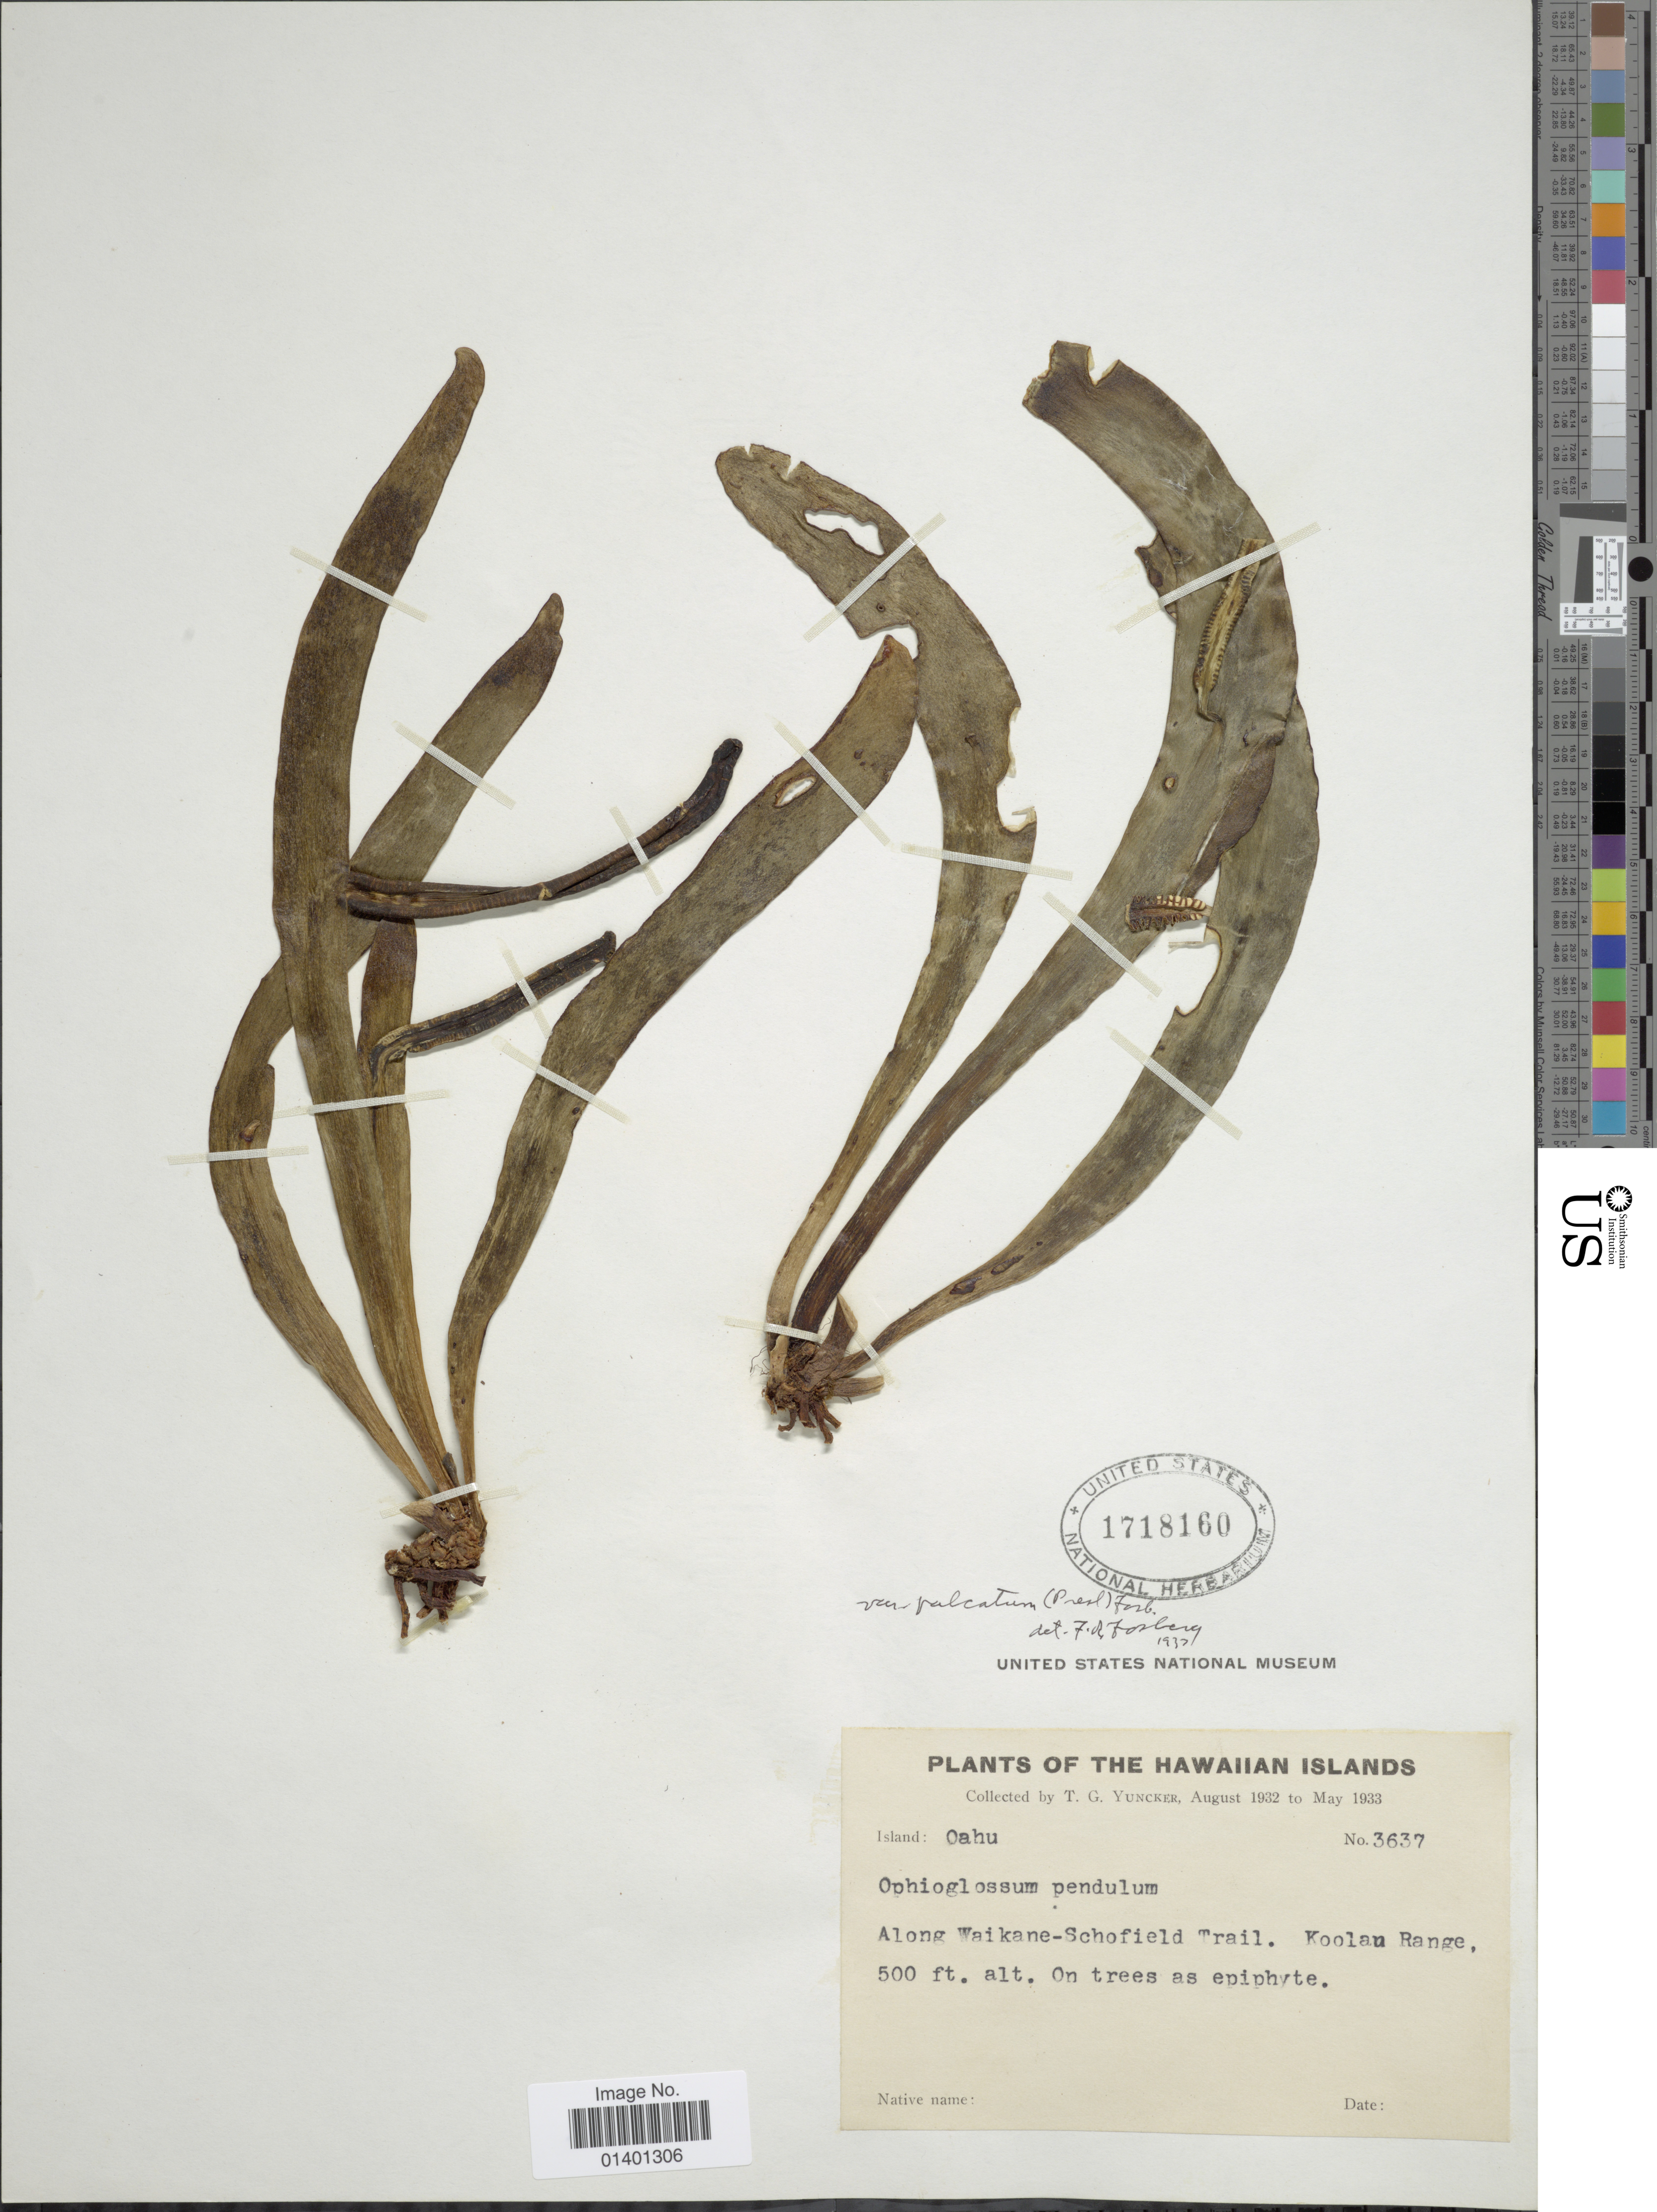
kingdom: Plantae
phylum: Tracheophyta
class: Polypodiopsida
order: Ophioglossales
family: Ophioglossaceae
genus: Ophioderma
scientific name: Ophioderma pendulum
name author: (L.) C. Presl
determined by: Wagner, W. L., (BOT), Smithsonian Institution - National Museum of Natural History (UNITED STATES)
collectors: T. G. Yuncker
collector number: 3637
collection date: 1932-08/1933-05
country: United States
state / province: Hawaii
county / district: Honolulu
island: Oahu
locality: Hawaiian islands, along Waikane-Schofield Trail, Koolau Range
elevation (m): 152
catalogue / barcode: US 1718160